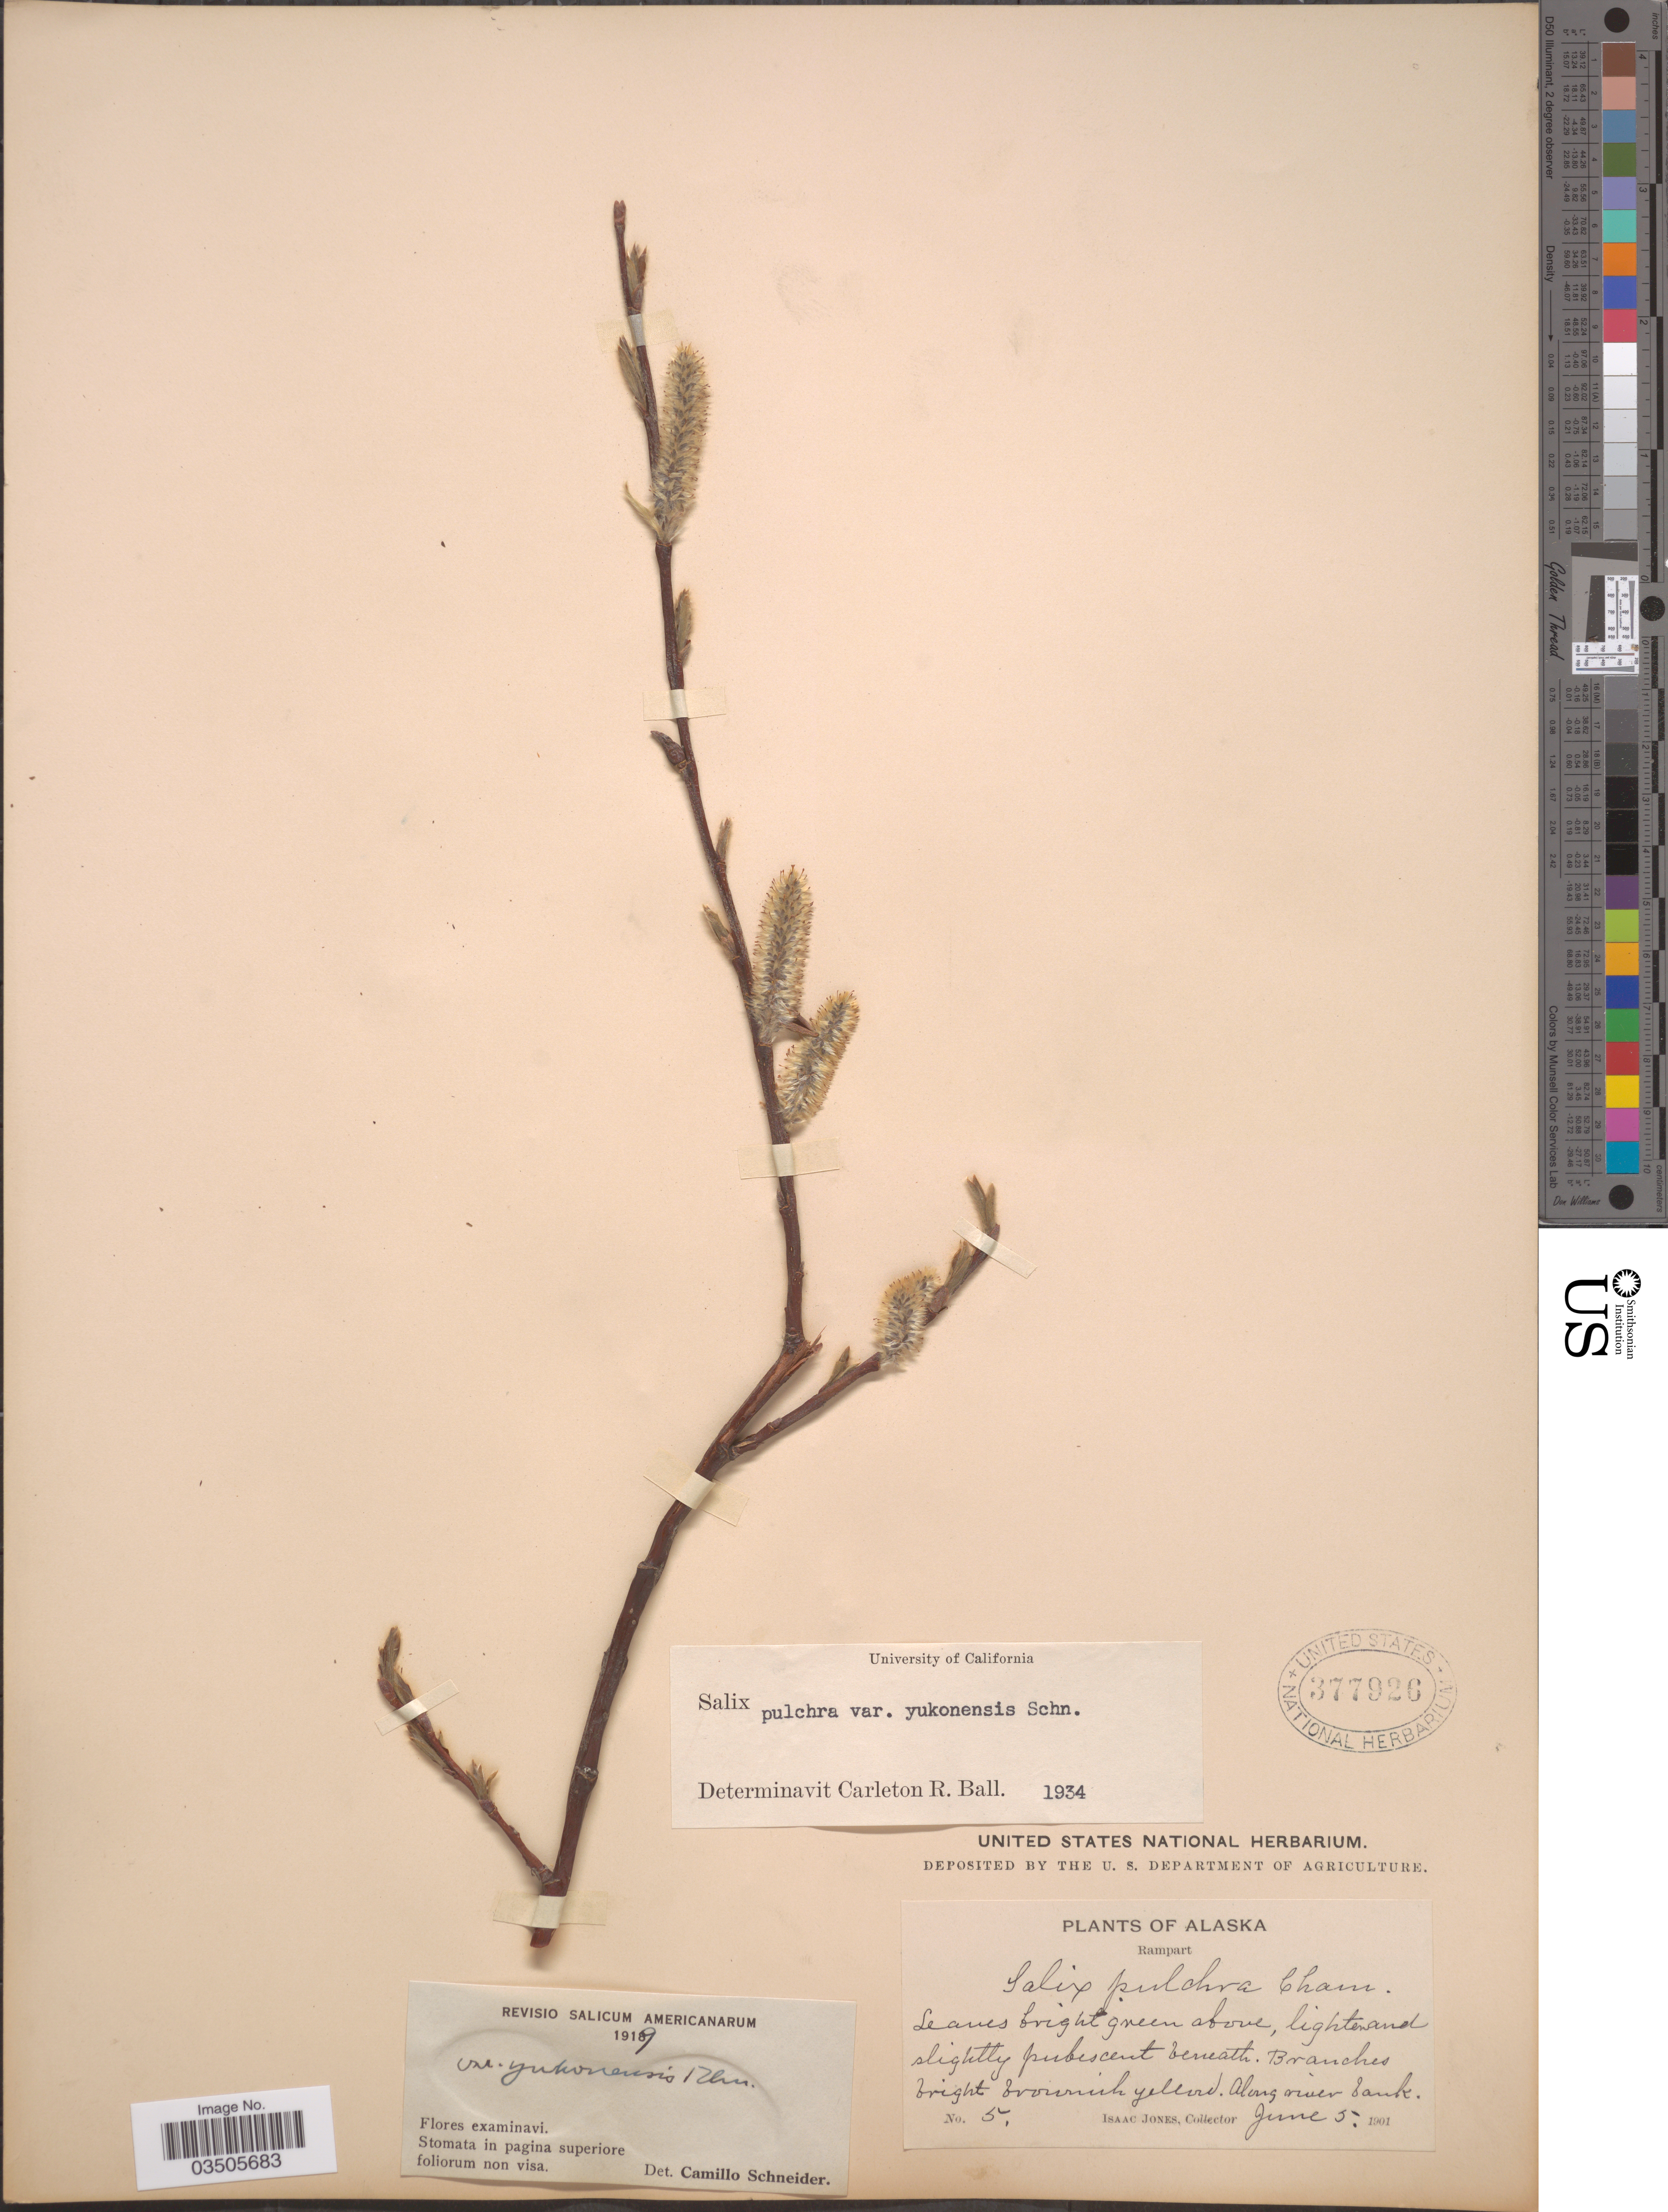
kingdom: Plantae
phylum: Tracheophyta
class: Magnoliopsida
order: Malpighiales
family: Salicaceae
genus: Salix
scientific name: Salix pulchra var. yukonensis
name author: C.K. Schneid.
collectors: I. Jones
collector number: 5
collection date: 1901-06-05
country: United States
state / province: Alaska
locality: Rampart. Along river bank.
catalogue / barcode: US 377926